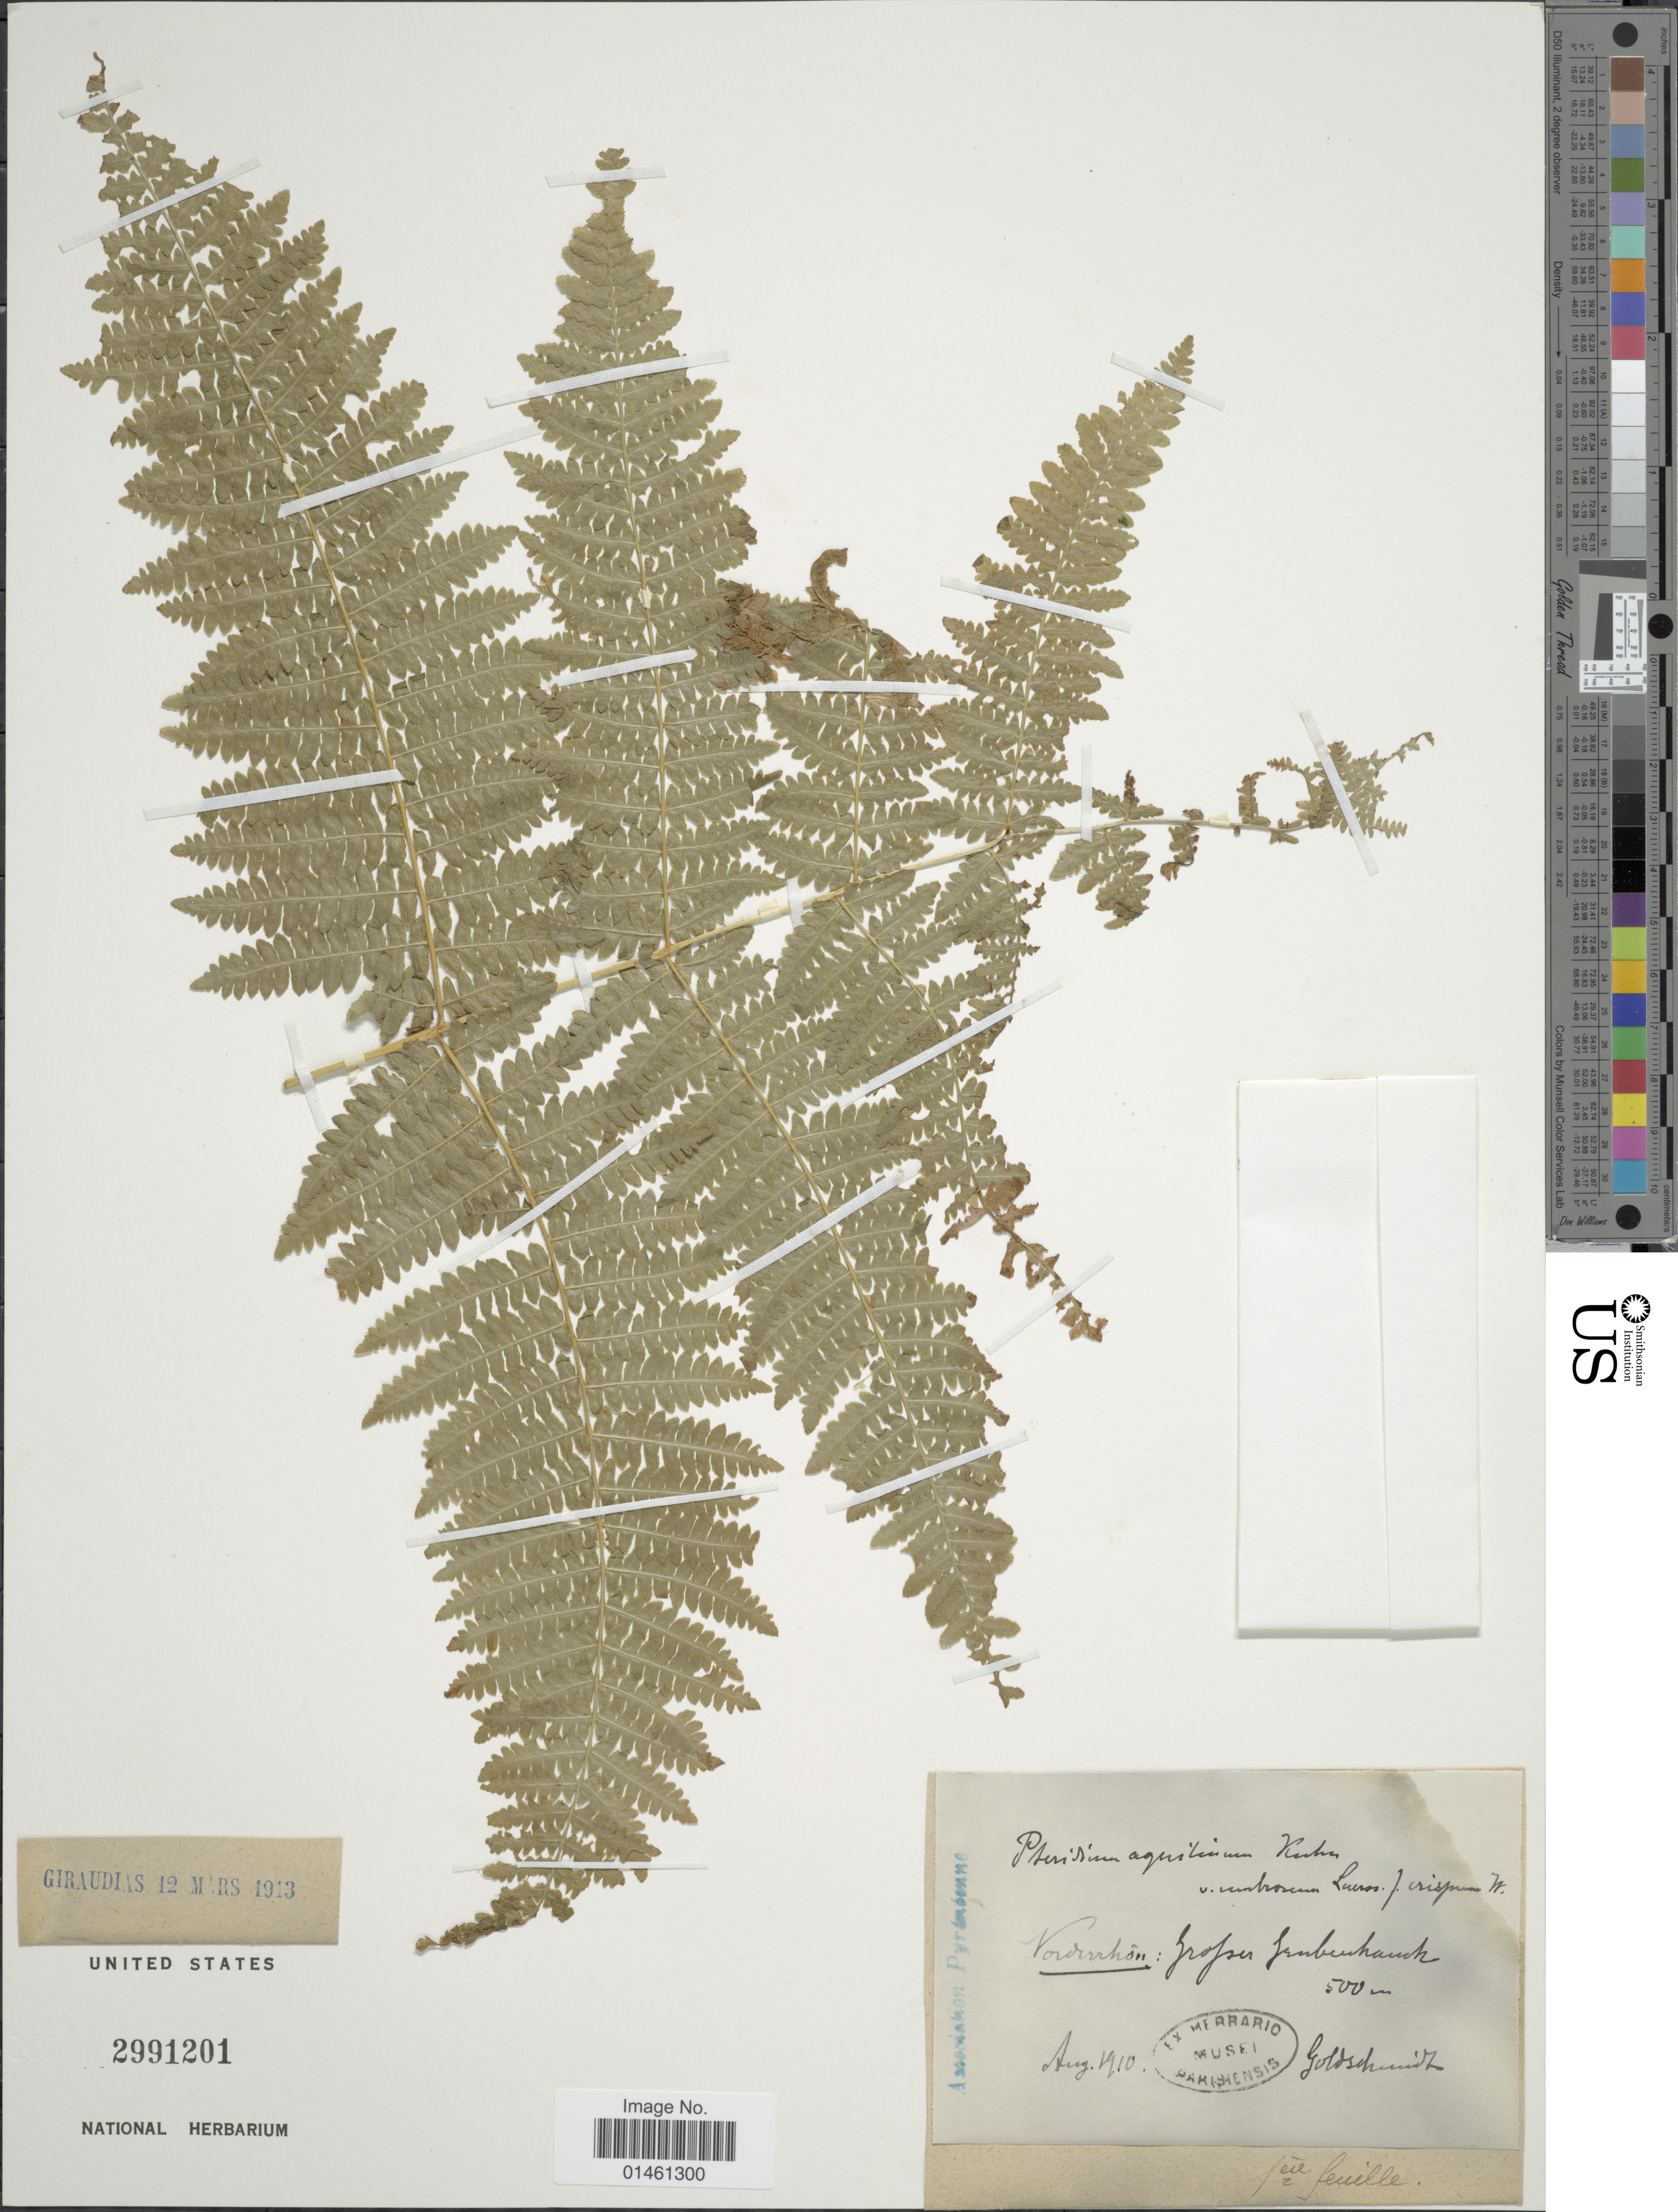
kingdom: Plantae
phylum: Tracheophyta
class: Polypodiopsida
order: Polypodiales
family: Dennstaedtiaceae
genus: Pteridium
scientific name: Pteridium aquilinum var. typicum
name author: R.M. Tryon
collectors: Goldschmidt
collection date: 1910-08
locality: Nord [illegible text]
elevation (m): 500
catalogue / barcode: US 2991201